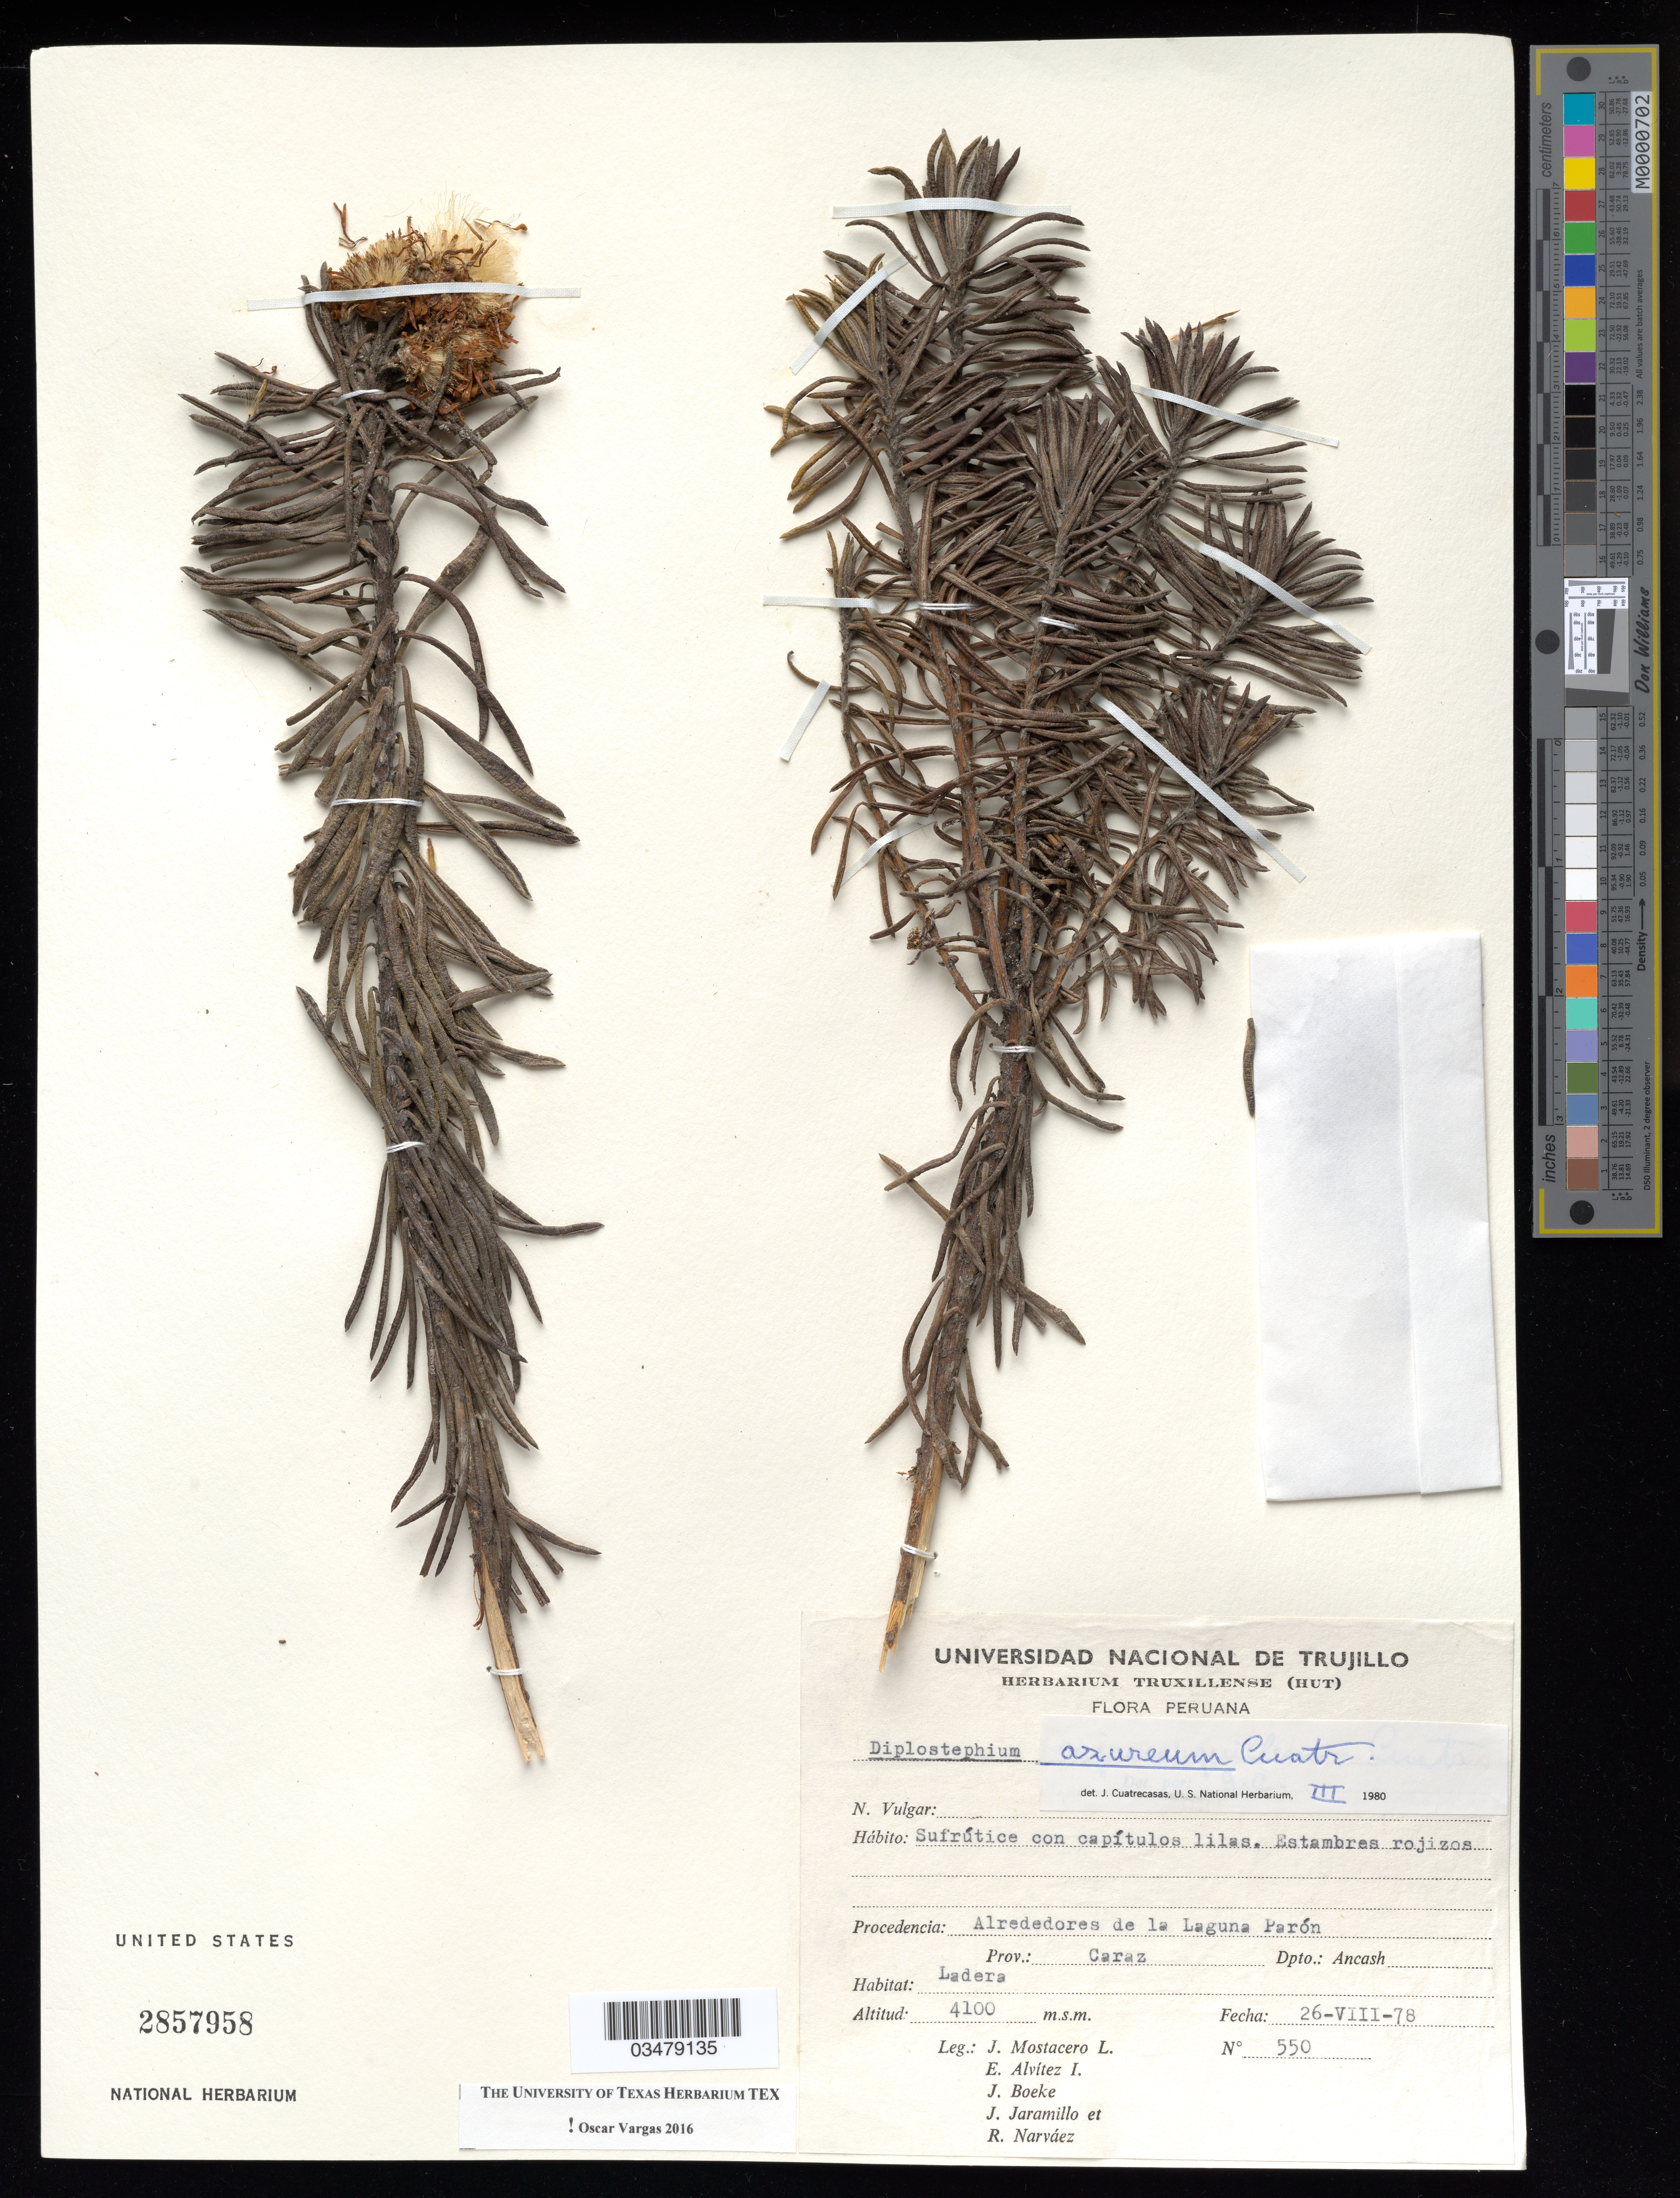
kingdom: Plantae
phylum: Tracheophyta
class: Magnoliopsida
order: Asterales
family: Asteraceae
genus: Diplostephium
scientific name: Diplostephium azureum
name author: Cuatrec.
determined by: Vargas, Oscar M.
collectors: J. Mostacero L., E. Alvitez I., J. D. Boeke, J. Jaramillo & R. Narváez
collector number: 550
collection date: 1978-08-26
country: Peru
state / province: Ancash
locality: Alrededores de Laguna de Paron. Prov. Caraz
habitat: Ladera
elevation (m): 4100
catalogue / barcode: US 2857958